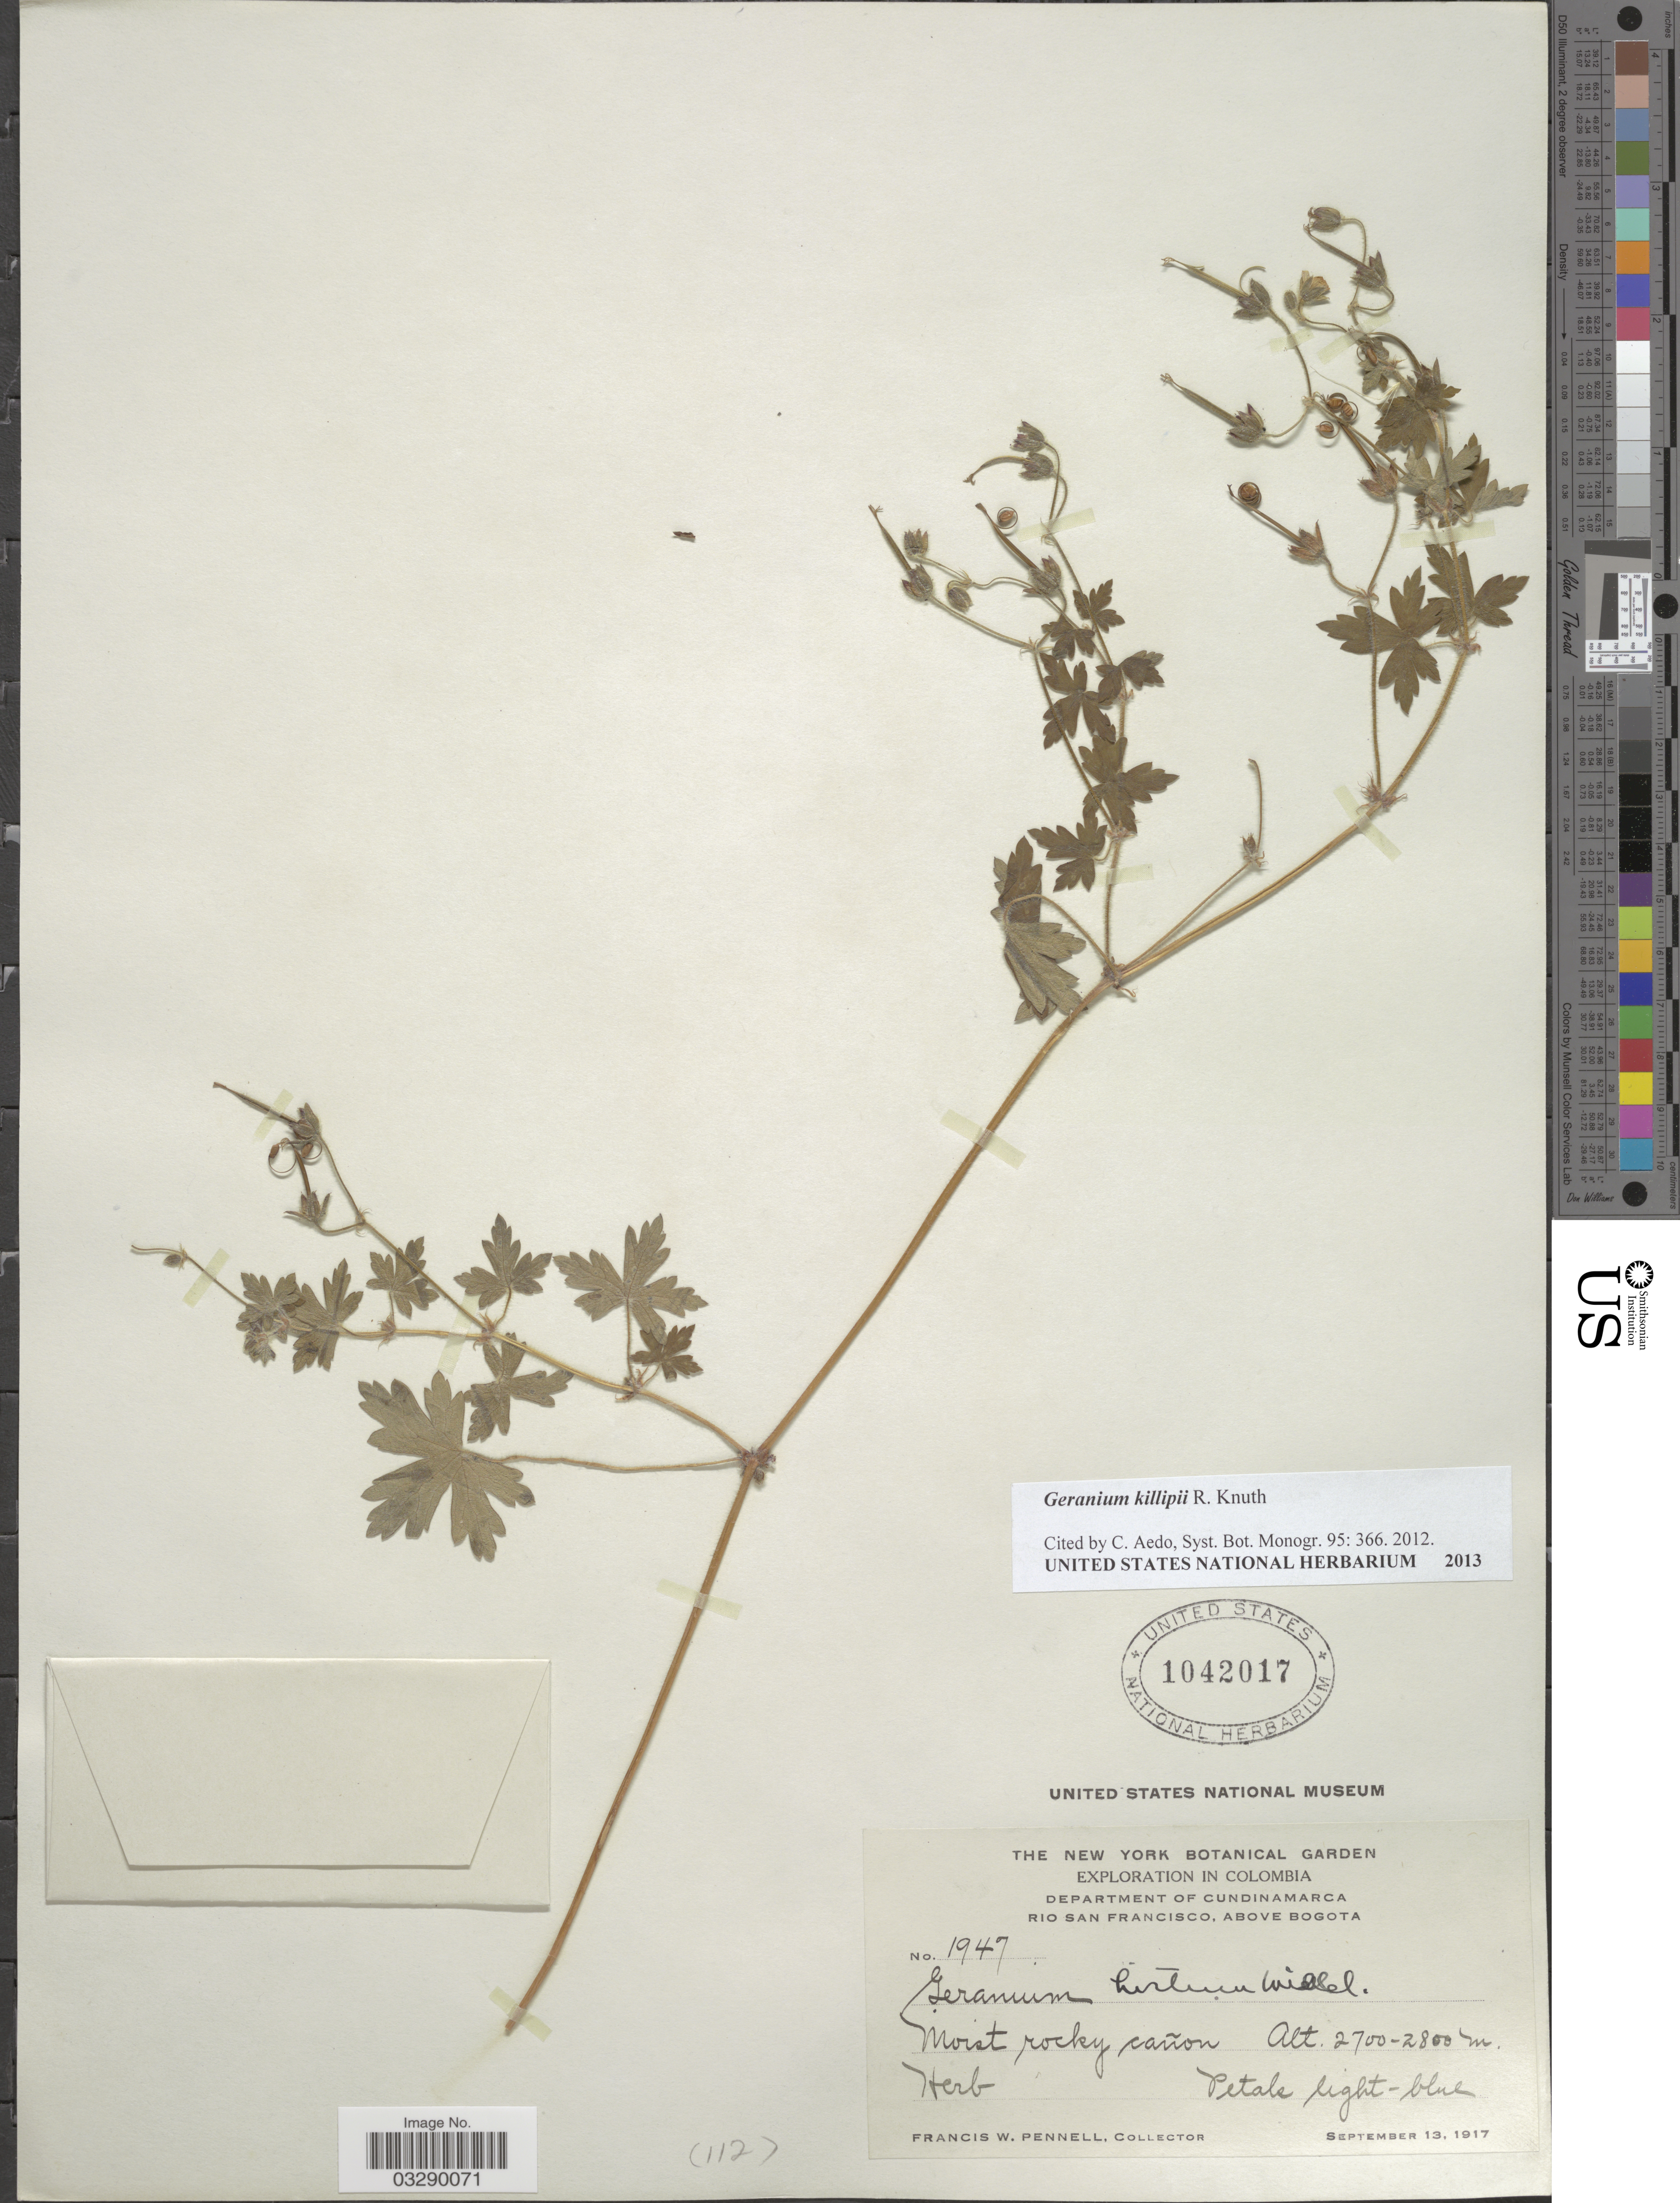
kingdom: Plantae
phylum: Tracheophyta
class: Magnoliopsida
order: Geraniales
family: Geraniaceae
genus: Geranium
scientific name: Geranium killipii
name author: R. Knuth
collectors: F. W. Pennell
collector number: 1947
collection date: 1917-09-13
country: Colombia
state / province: Cundinamarca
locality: Department of Cundinamarca. Rio San Francisco, above Bogota. Moist rocky cañon.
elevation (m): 2700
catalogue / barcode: US 1042017